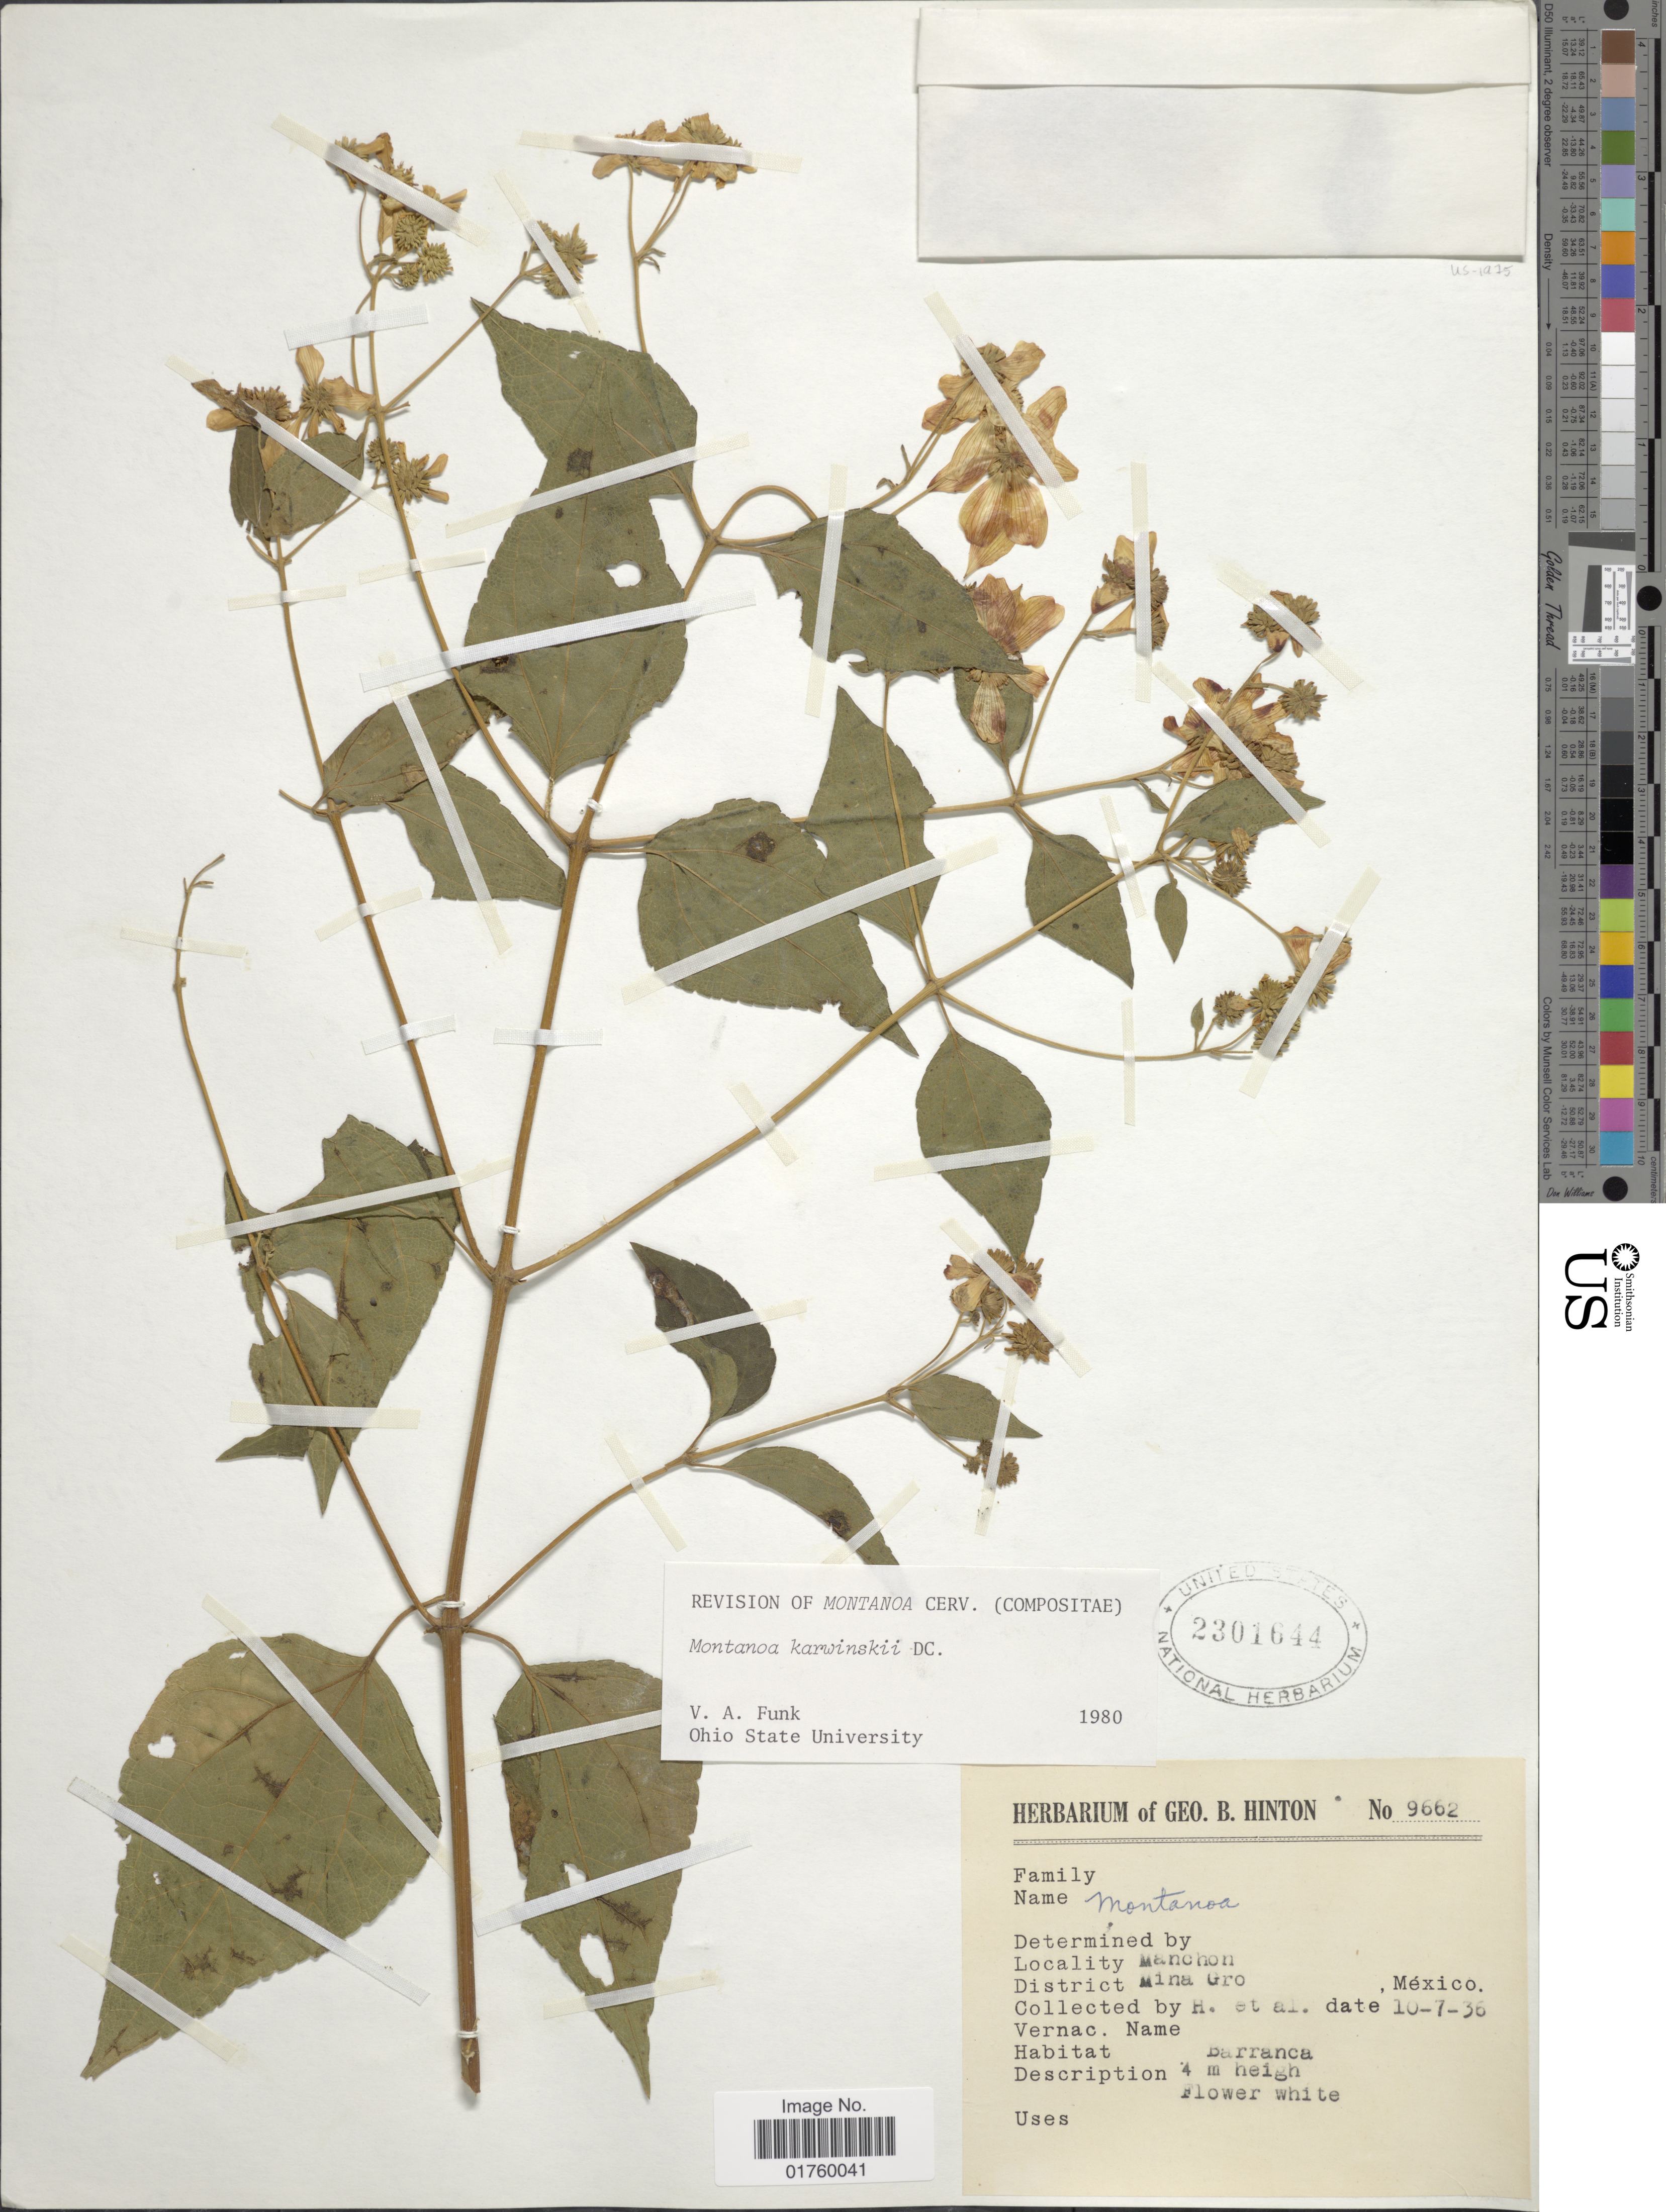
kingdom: Plantae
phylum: Tracheophyta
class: Magnoliopsida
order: Asterales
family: Asteraceae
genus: Montanoa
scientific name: Montanoa karwinskii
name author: DC.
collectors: G. B. Hinton & et al.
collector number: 9662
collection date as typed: Transcribed d/m/y: 7/10/36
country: Mexico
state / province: Guerrero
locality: Manchon, District Mina.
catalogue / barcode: US 2301644